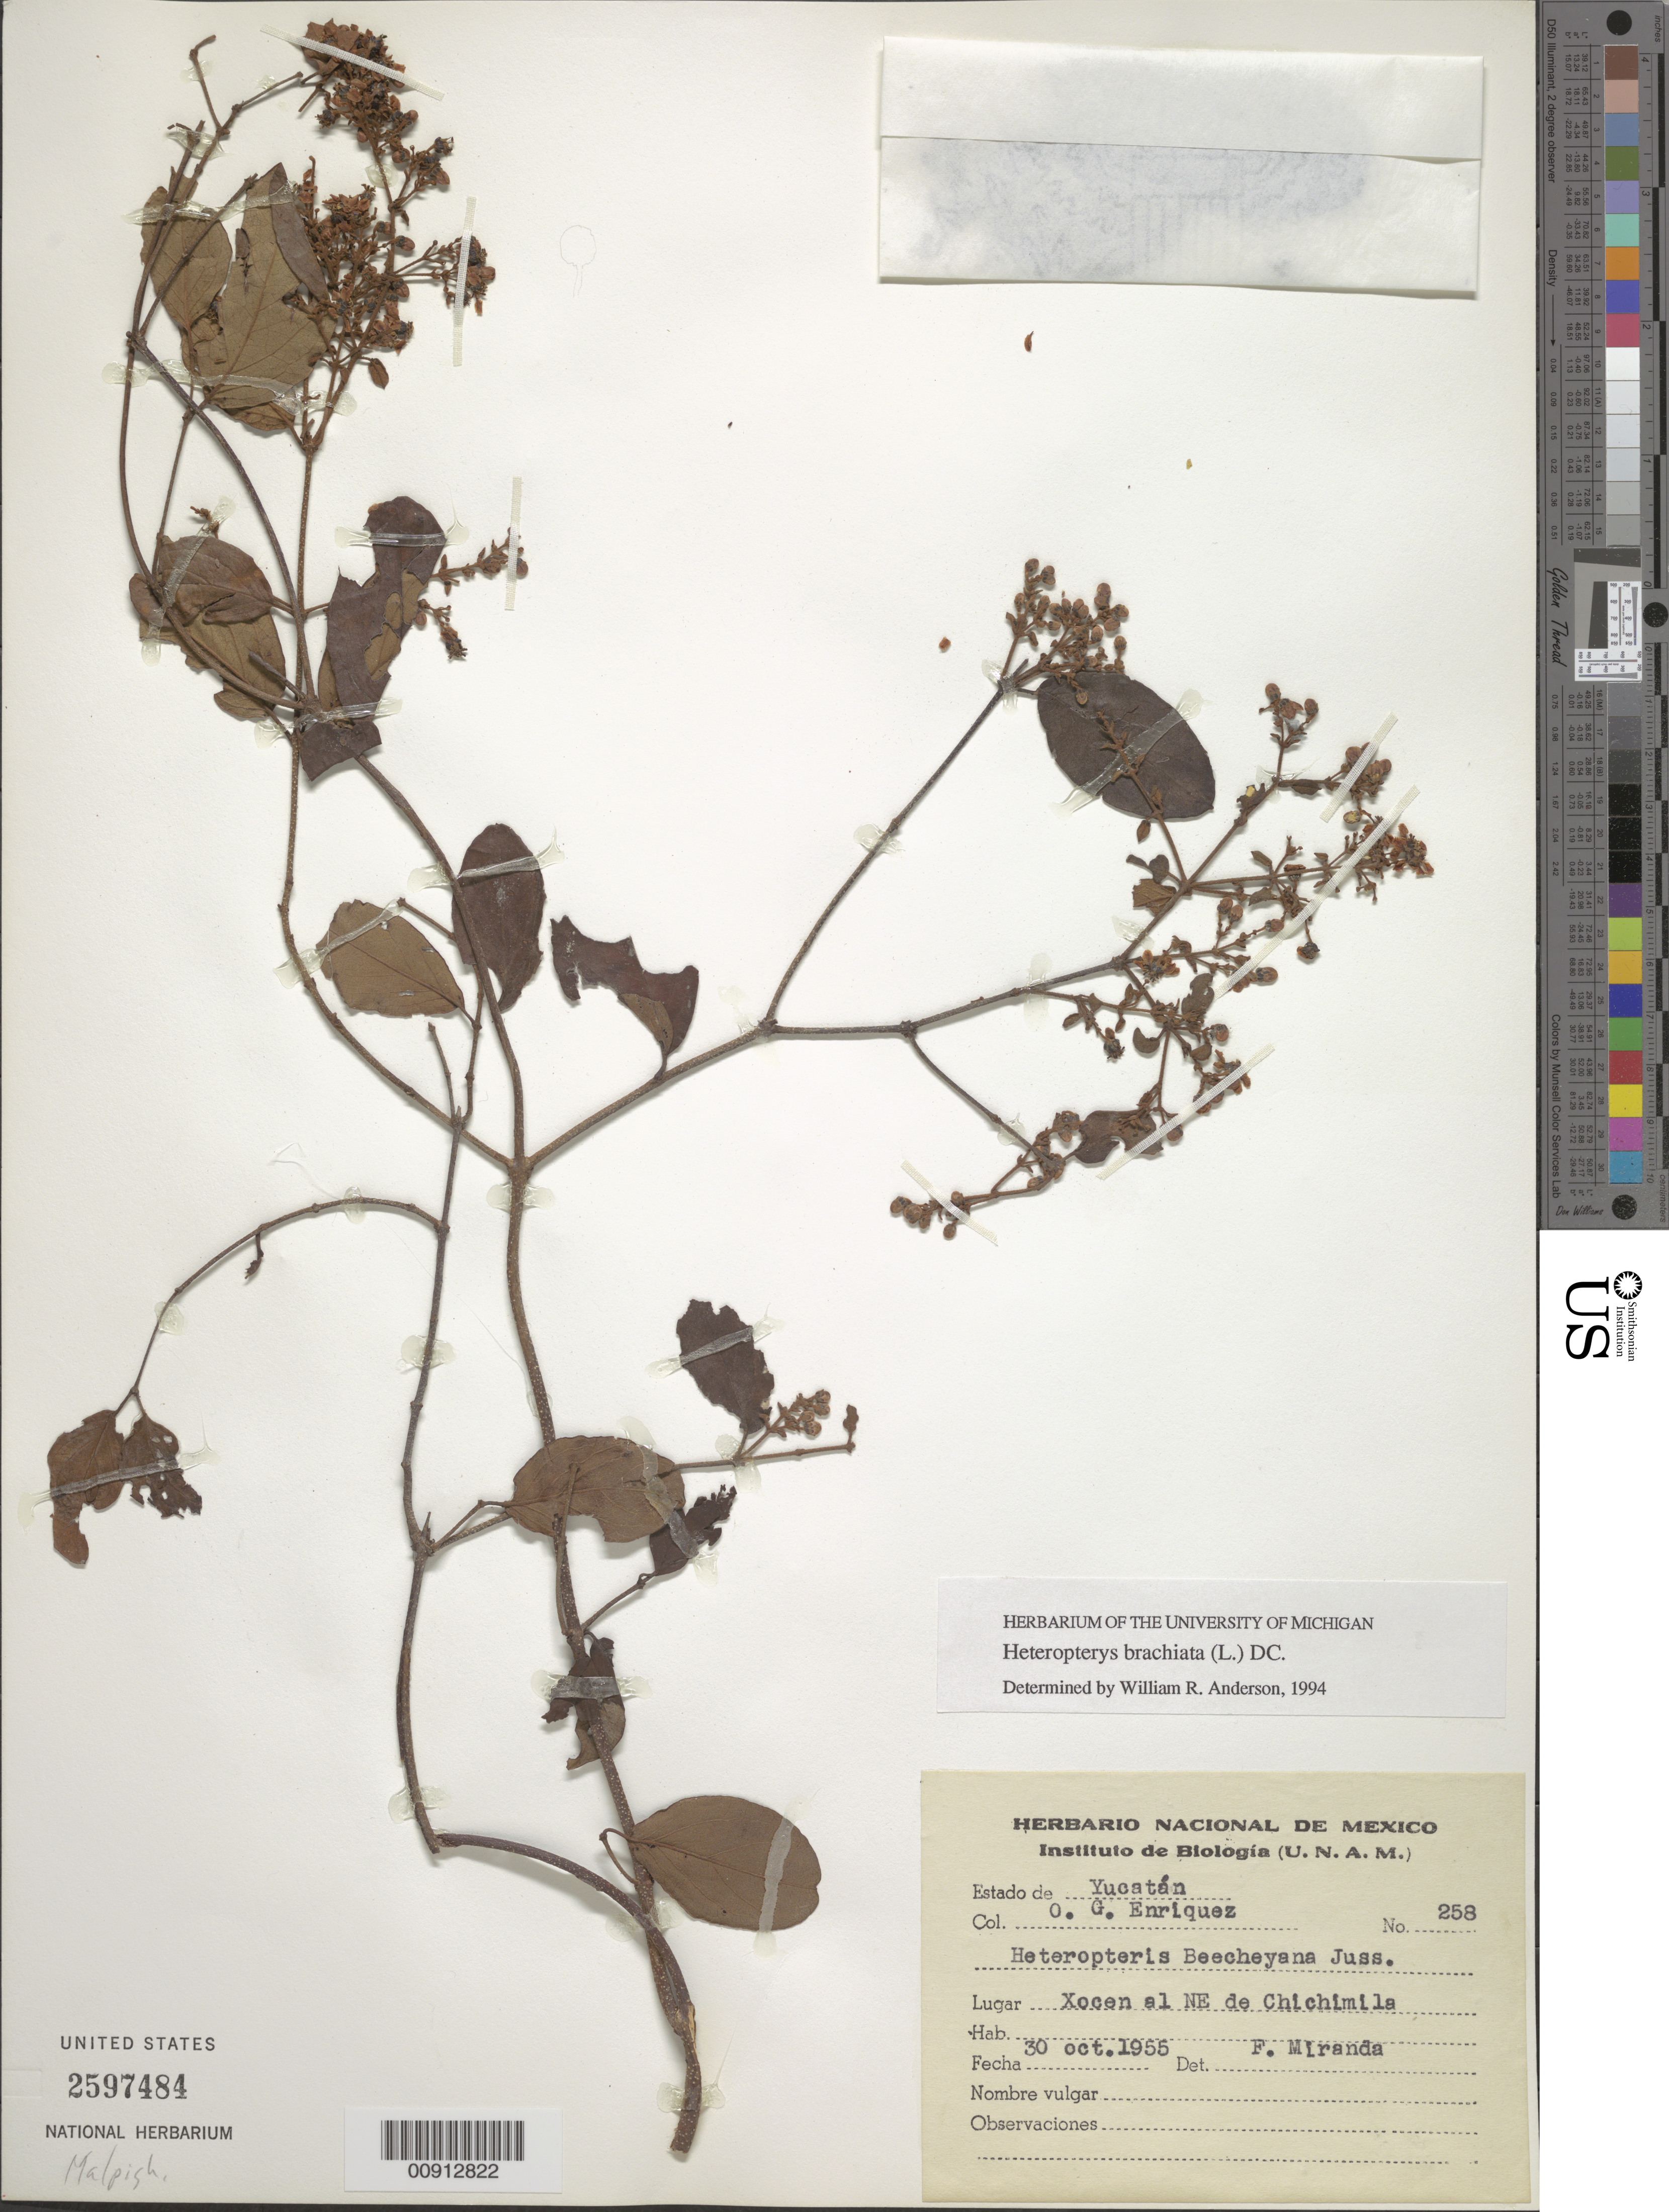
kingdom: Plantae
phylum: Tracheophyta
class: Magnoliopsida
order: Malpighiales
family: Malpighiaceae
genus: Heteropterys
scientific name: Heteropterys brachiata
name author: (L.) DC.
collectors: O. Enriquez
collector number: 258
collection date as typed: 30 Oct 1955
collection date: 1955-10-30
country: Mexico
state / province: Yucatán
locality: Estado de Yucatán: Xocen al NE de Chichimila.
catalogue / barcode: US 2597484